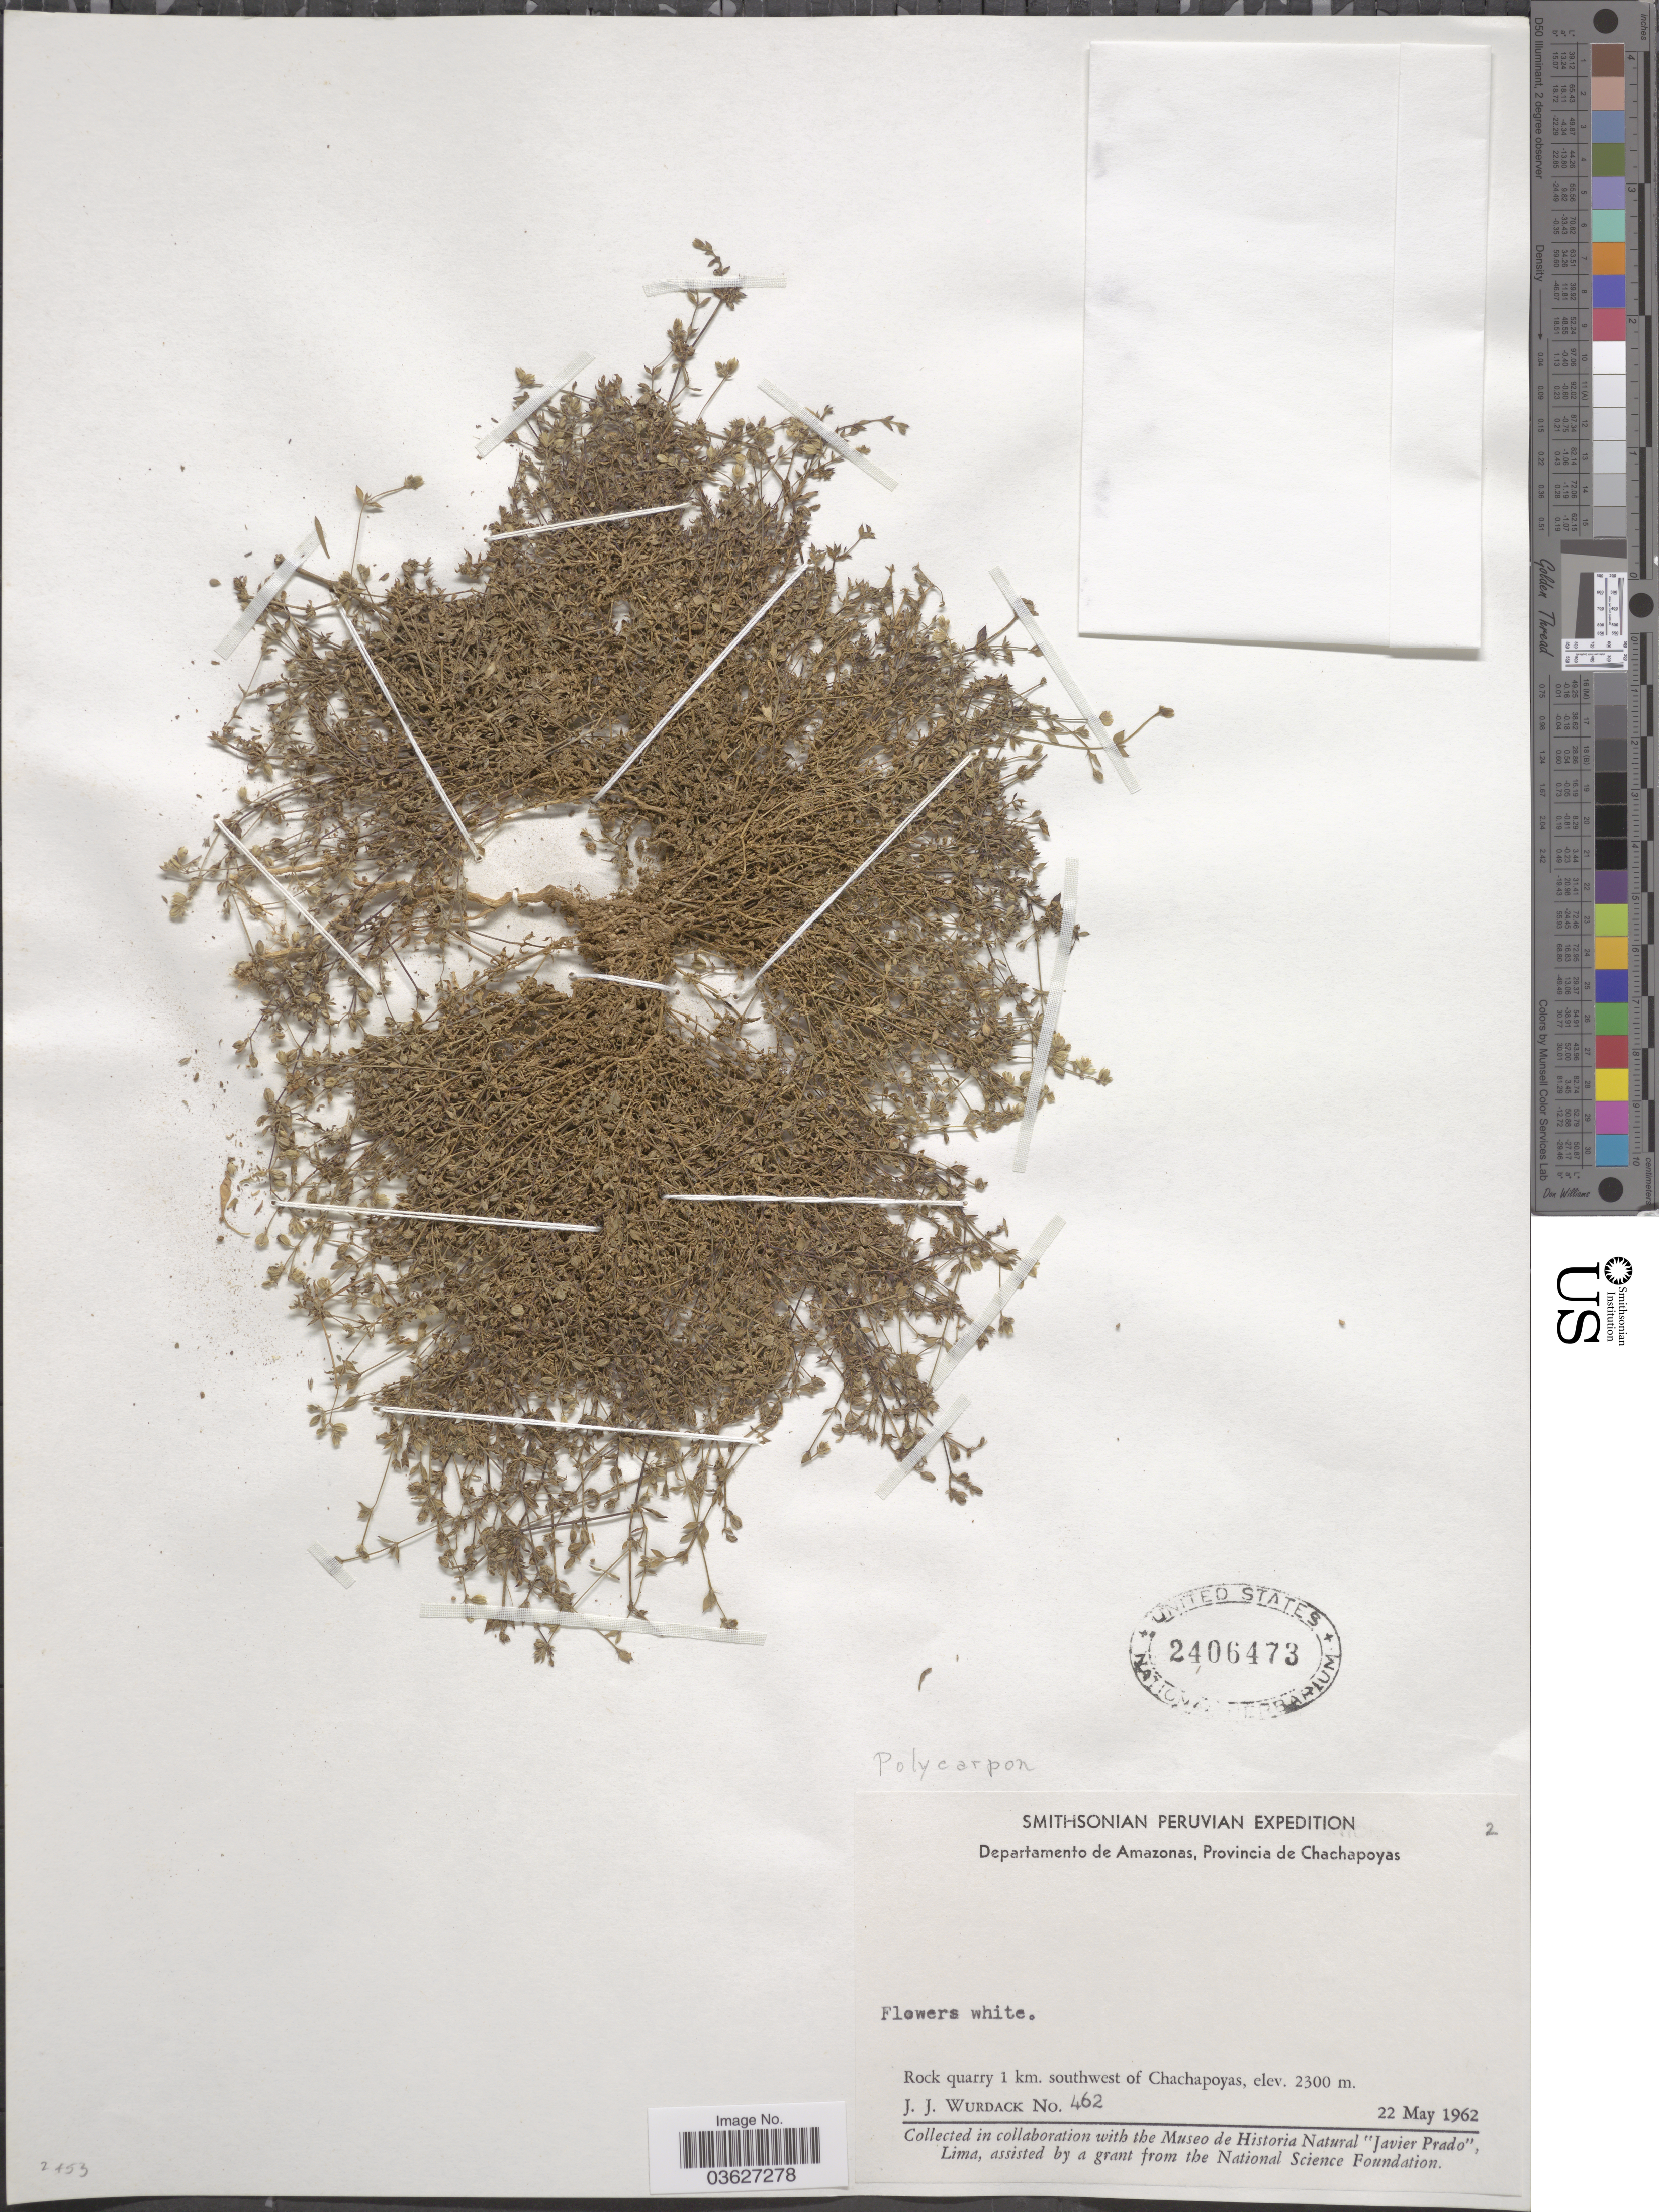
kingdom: Plantae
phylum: Tracheophyta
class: Magnoliopsida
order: Caryophyllales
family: Caryophyllaceae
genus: Polycarpon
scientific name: Polycarpon sp.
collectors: J. J. Wurdack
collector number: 462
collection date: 1962-05-22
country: Peru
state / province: Amazonas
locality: Departamento de Amazonas, Provincia de Chachapoyas. Rock quarry 1 km. southwest of Chachapoyas.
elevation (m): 2300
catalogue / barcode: US 2406473